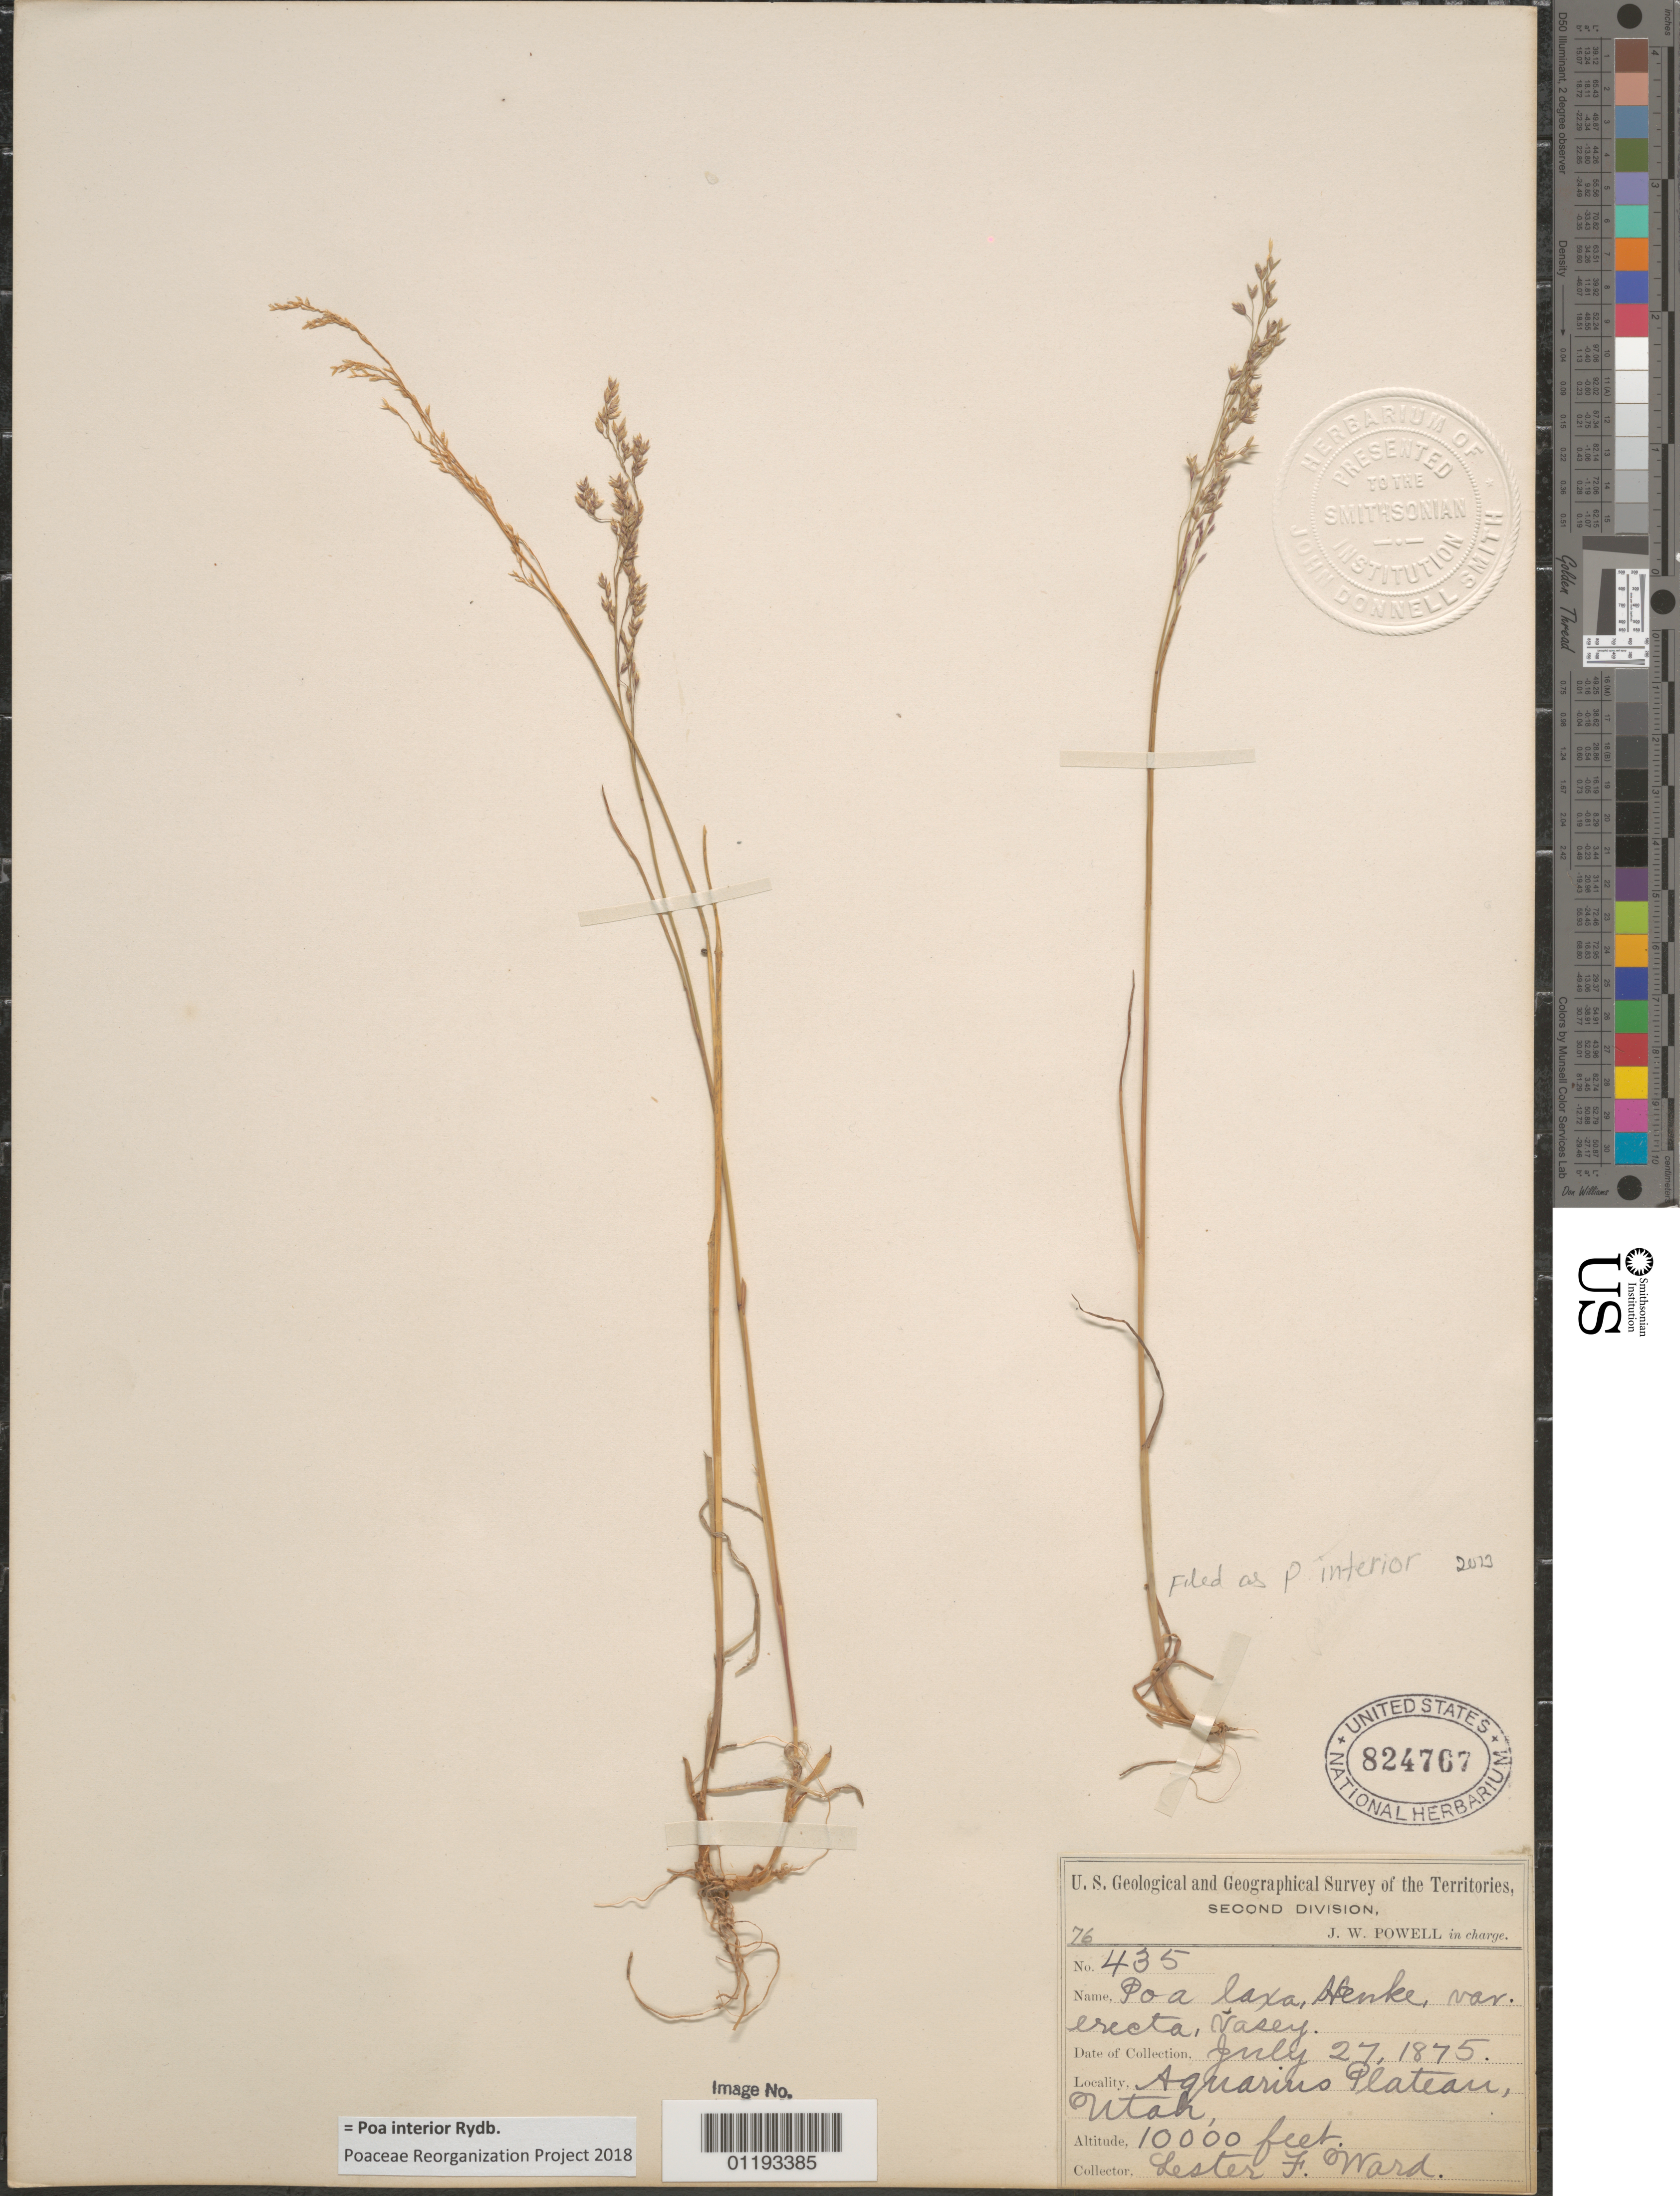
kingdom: Plantae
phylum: Tracheophyta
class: Liliopsida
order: Poales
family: Poaceae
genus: Poa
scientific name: Poa interior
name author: Rydb.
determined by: Poaceae Reorganization Project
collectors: L. F. Ward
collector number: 435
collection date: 1875-07-27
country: United States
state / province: Utah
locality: Aquarius Plateau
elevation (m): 3048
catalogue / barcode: US 824767